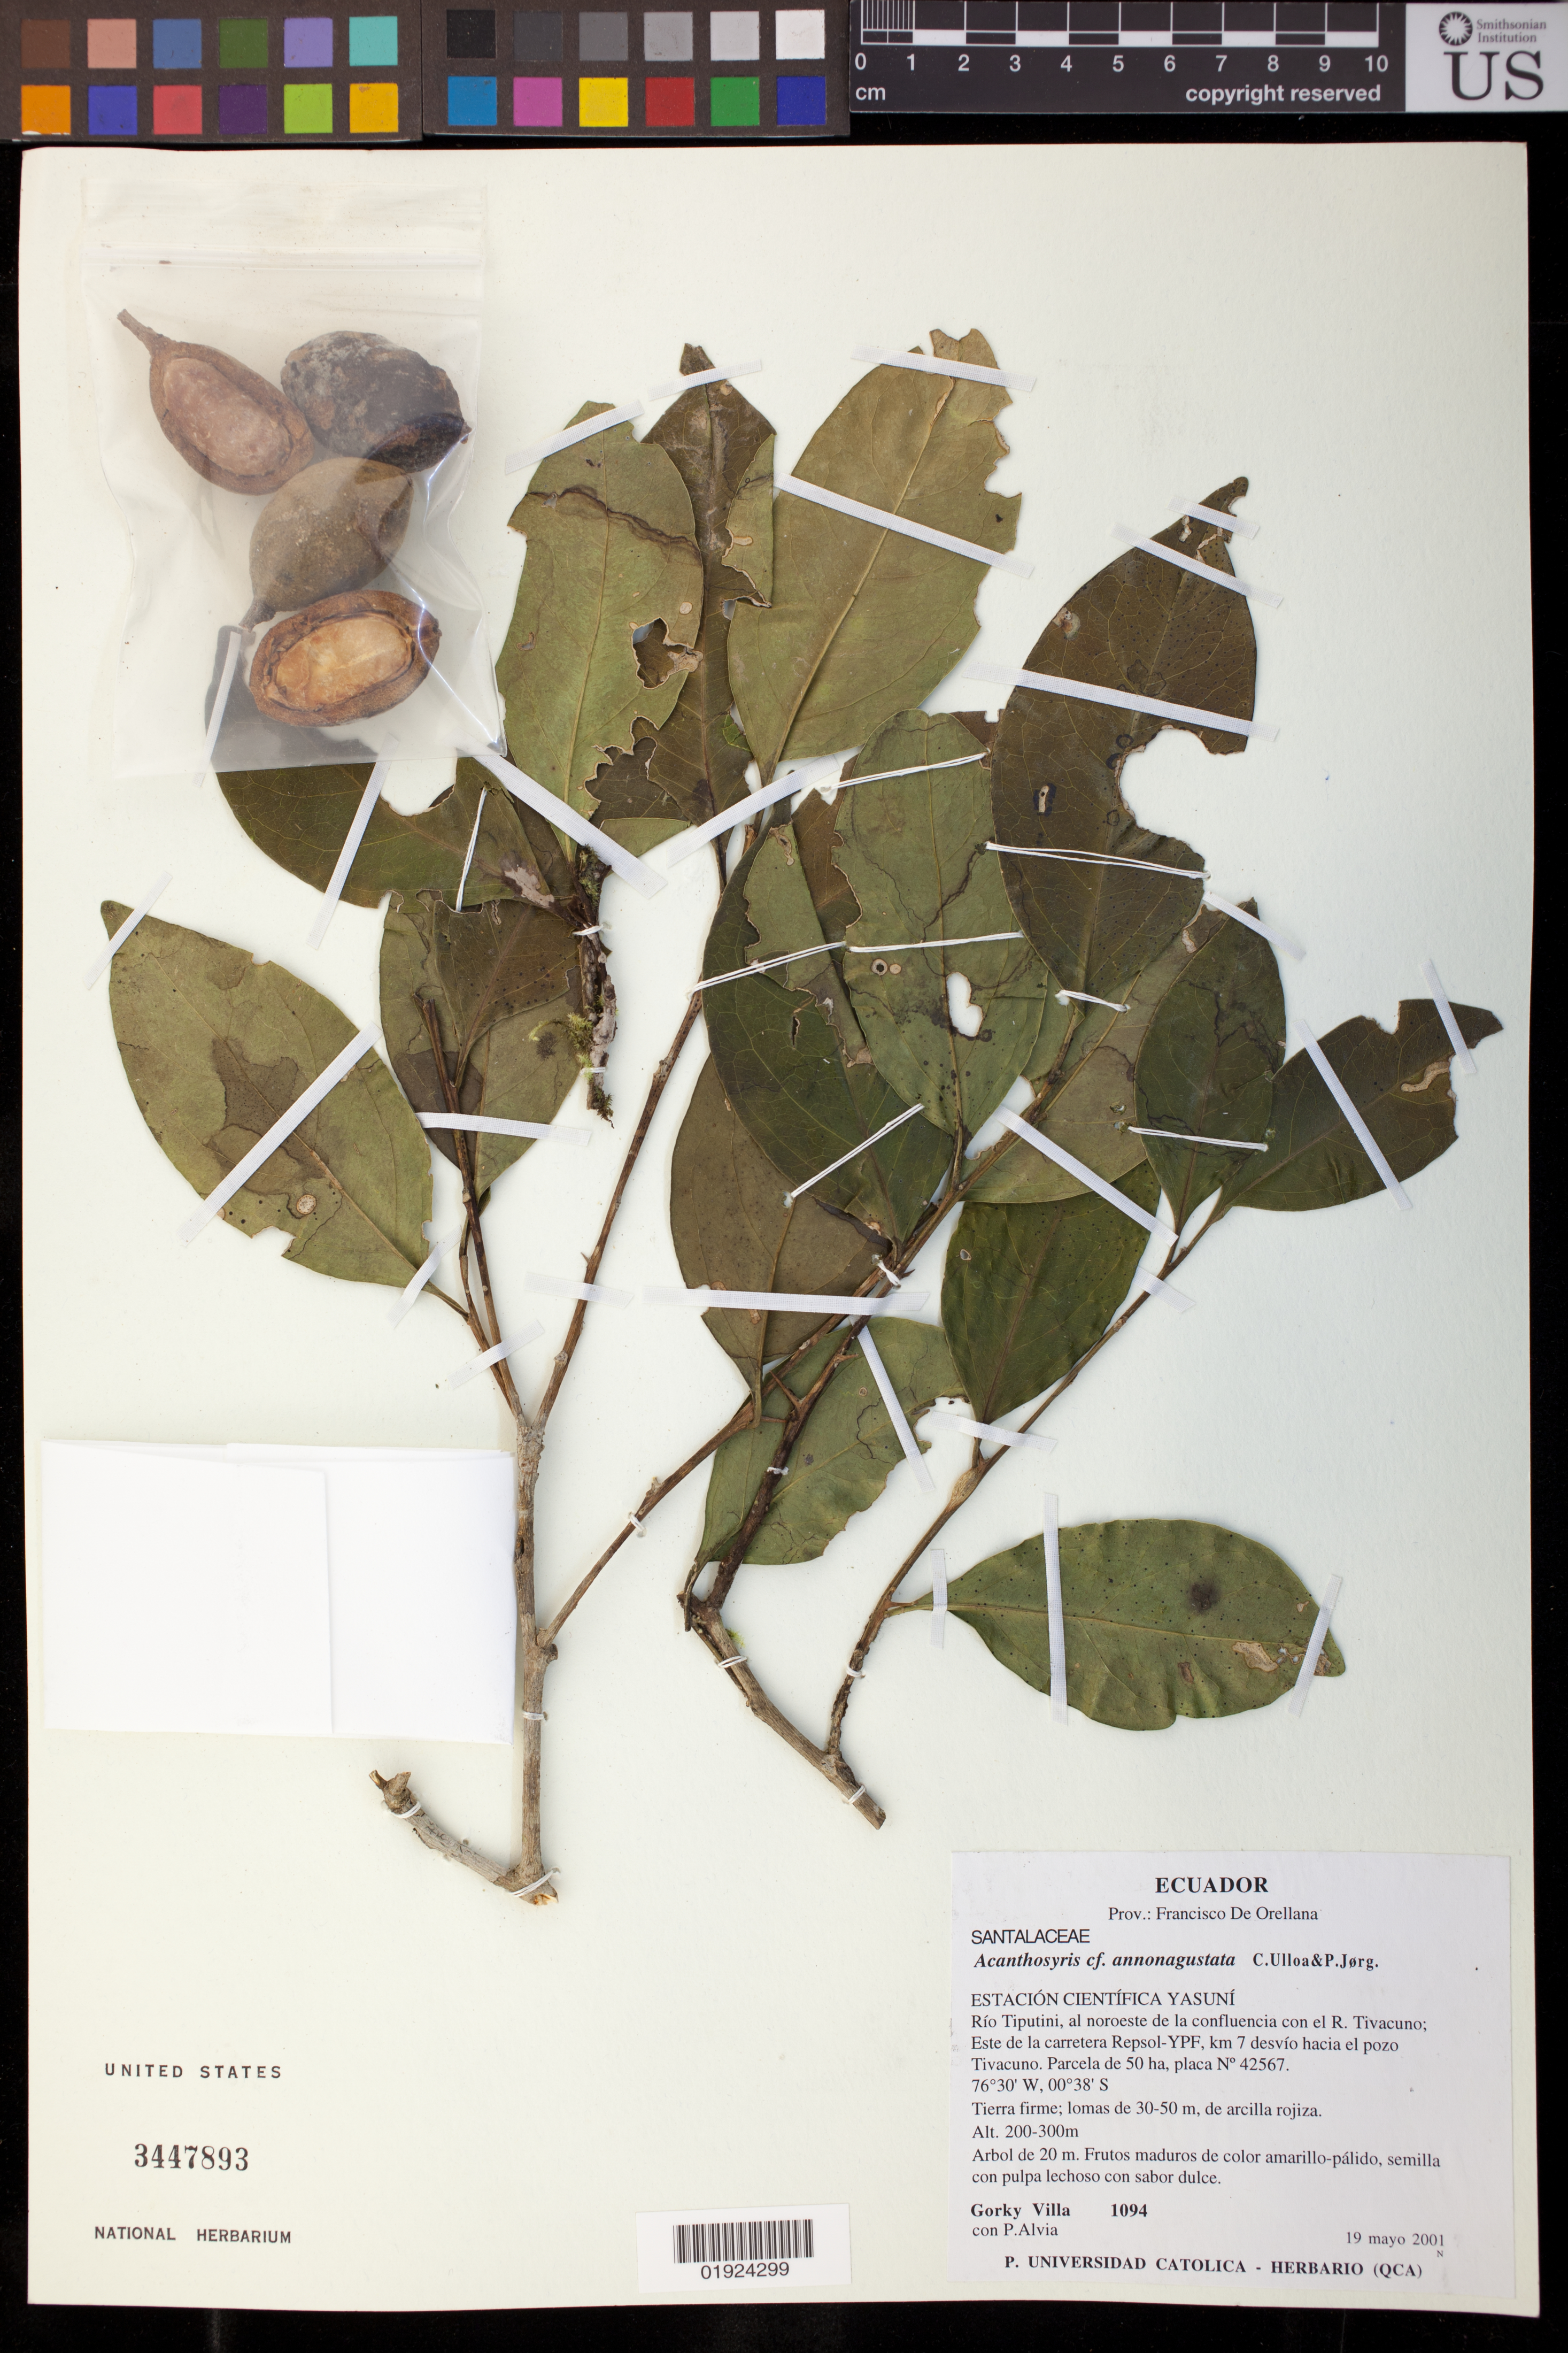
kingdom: Plantae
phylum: Tracheophyta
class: Magnoliopsida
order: Santalales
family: Cervantesiaceae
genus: Acanthosyris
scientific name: Acanthosyris annonagustata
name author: C. Ulloa & P. Jørg.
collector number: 1094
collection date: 2001-05-19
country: Ecuador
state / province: Orellana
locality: Prov: Francisco De Orellana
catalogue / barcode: US 3447893